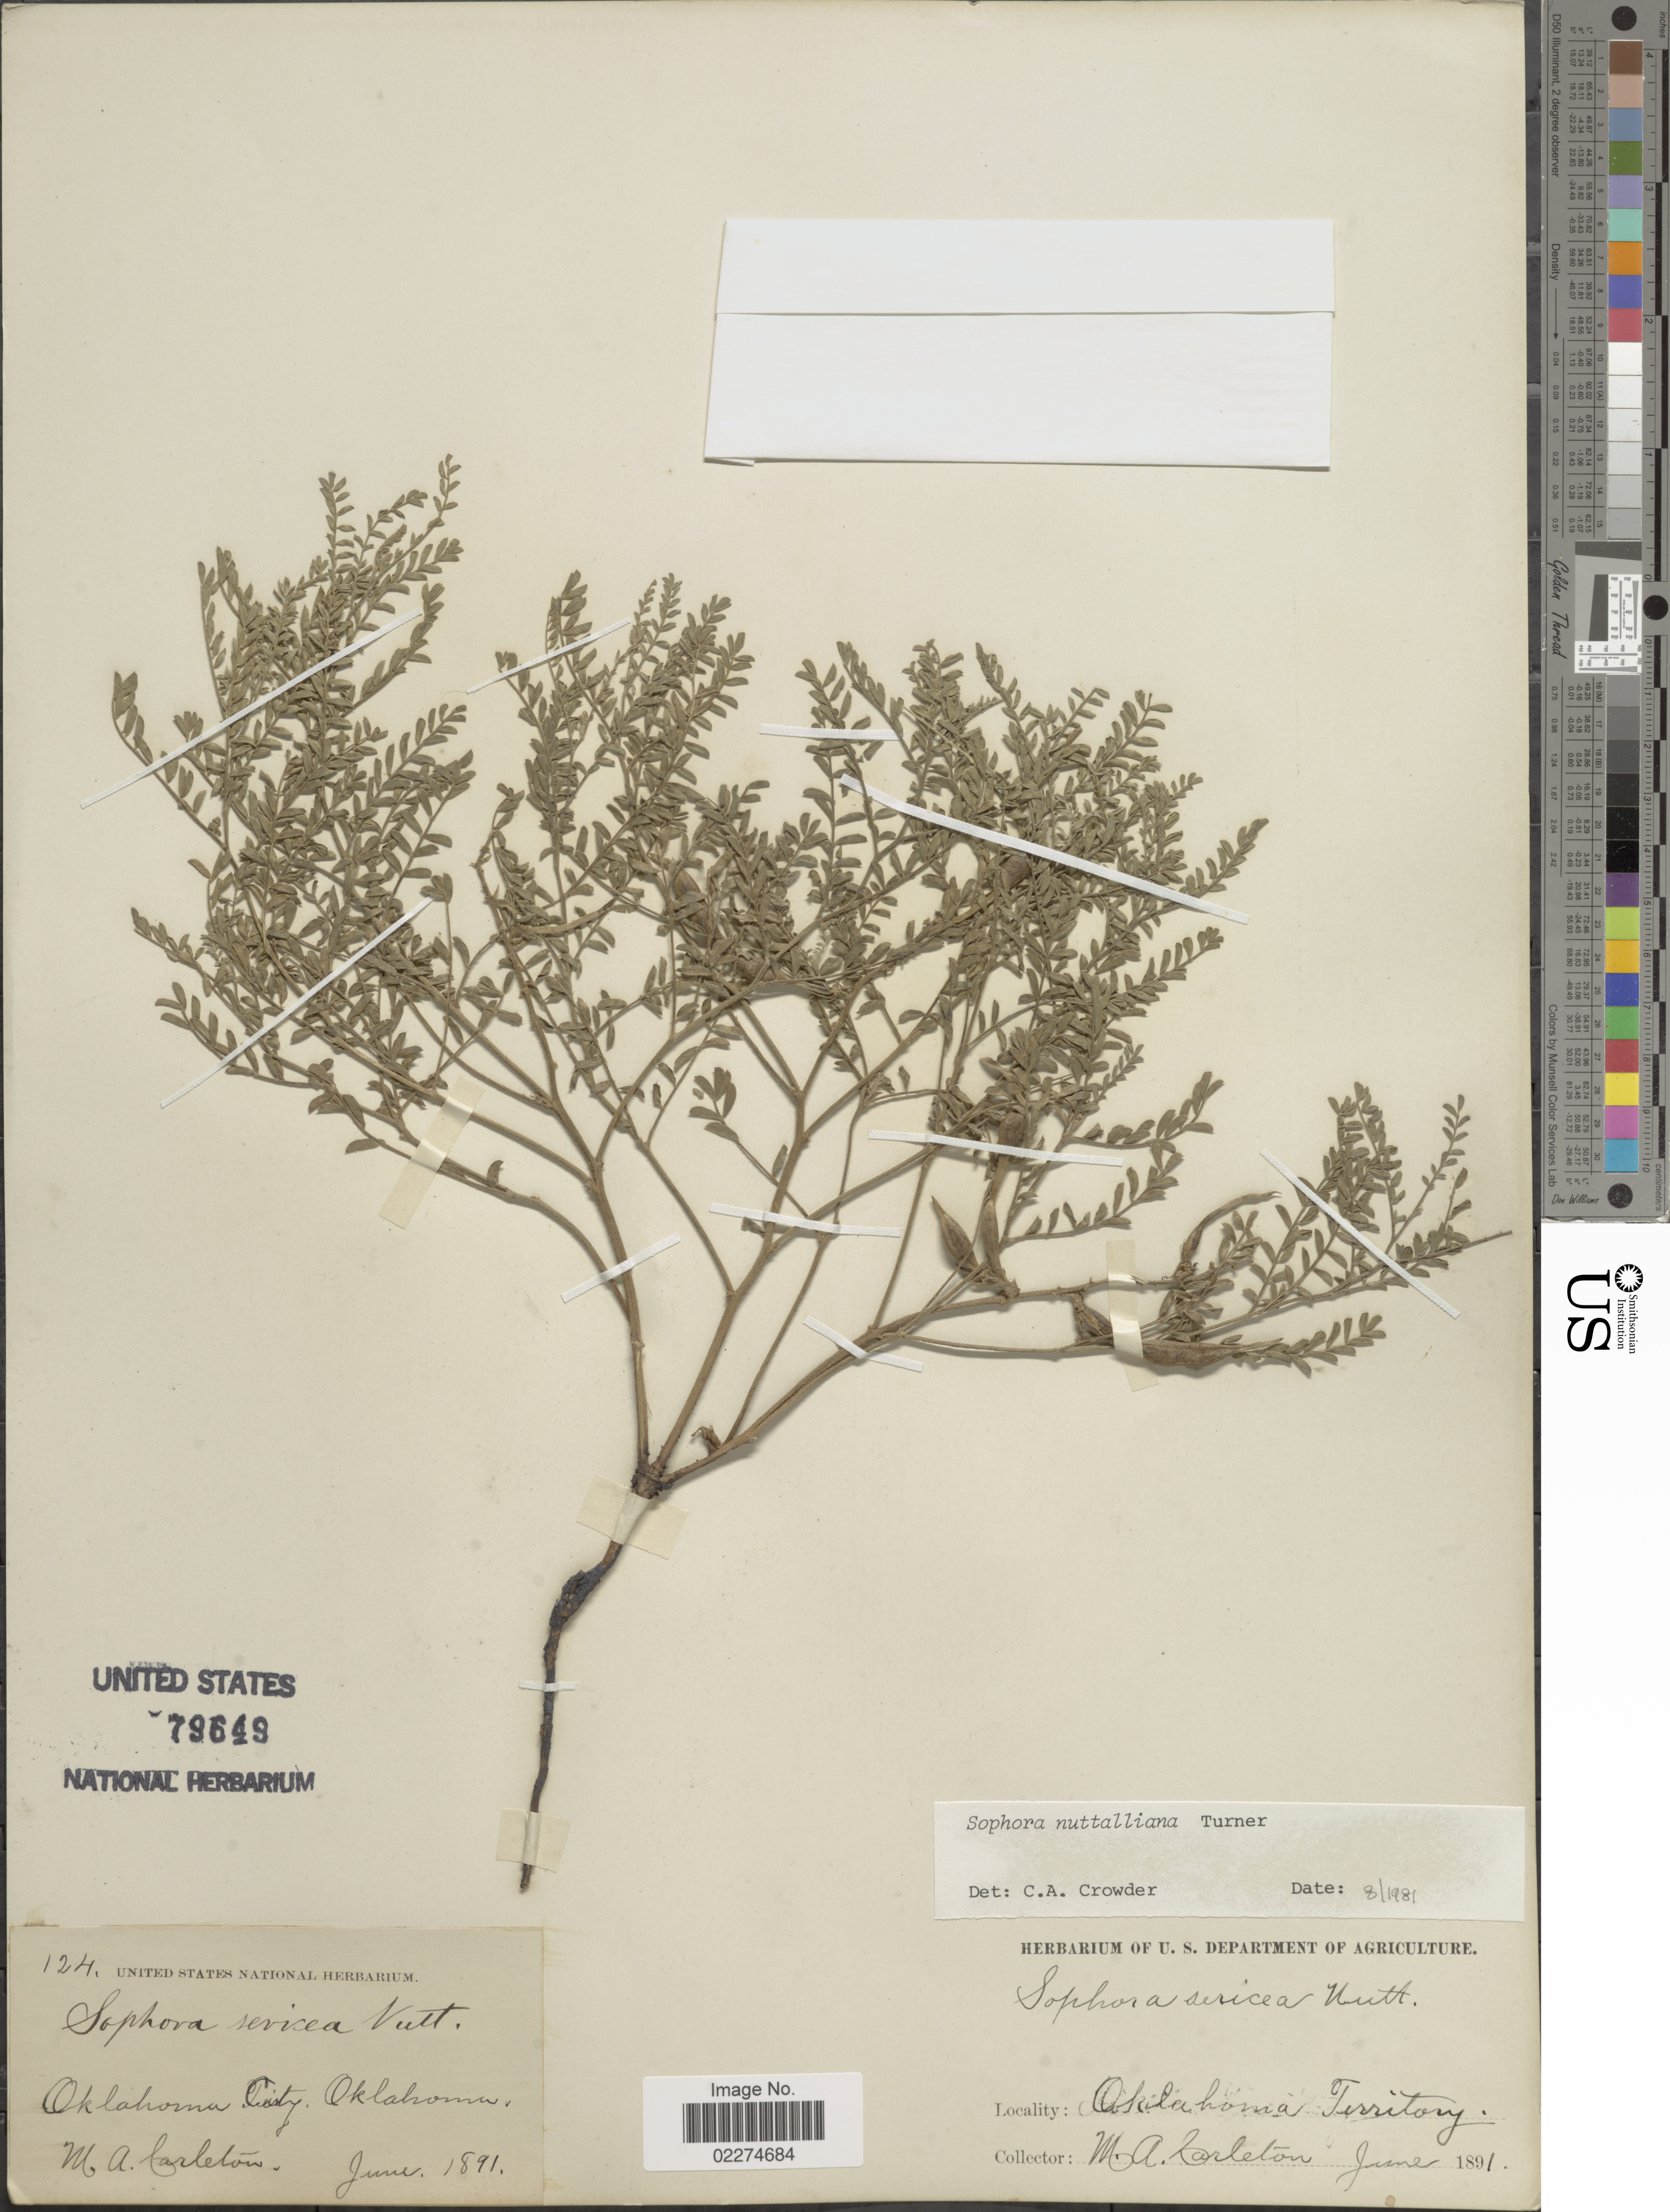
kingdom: Plantae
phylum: Tracheophyta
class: Magnoliopsida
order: Fabales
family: Fabaceae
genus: Sophora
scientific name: Sophora nuttalliana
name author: B.L. Turner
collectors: M. A. Carleton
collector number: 124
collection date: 1891-06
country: United States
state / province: Oklahoma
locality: Oklahoma City, Oklahoma Territory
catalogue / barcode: US 79649